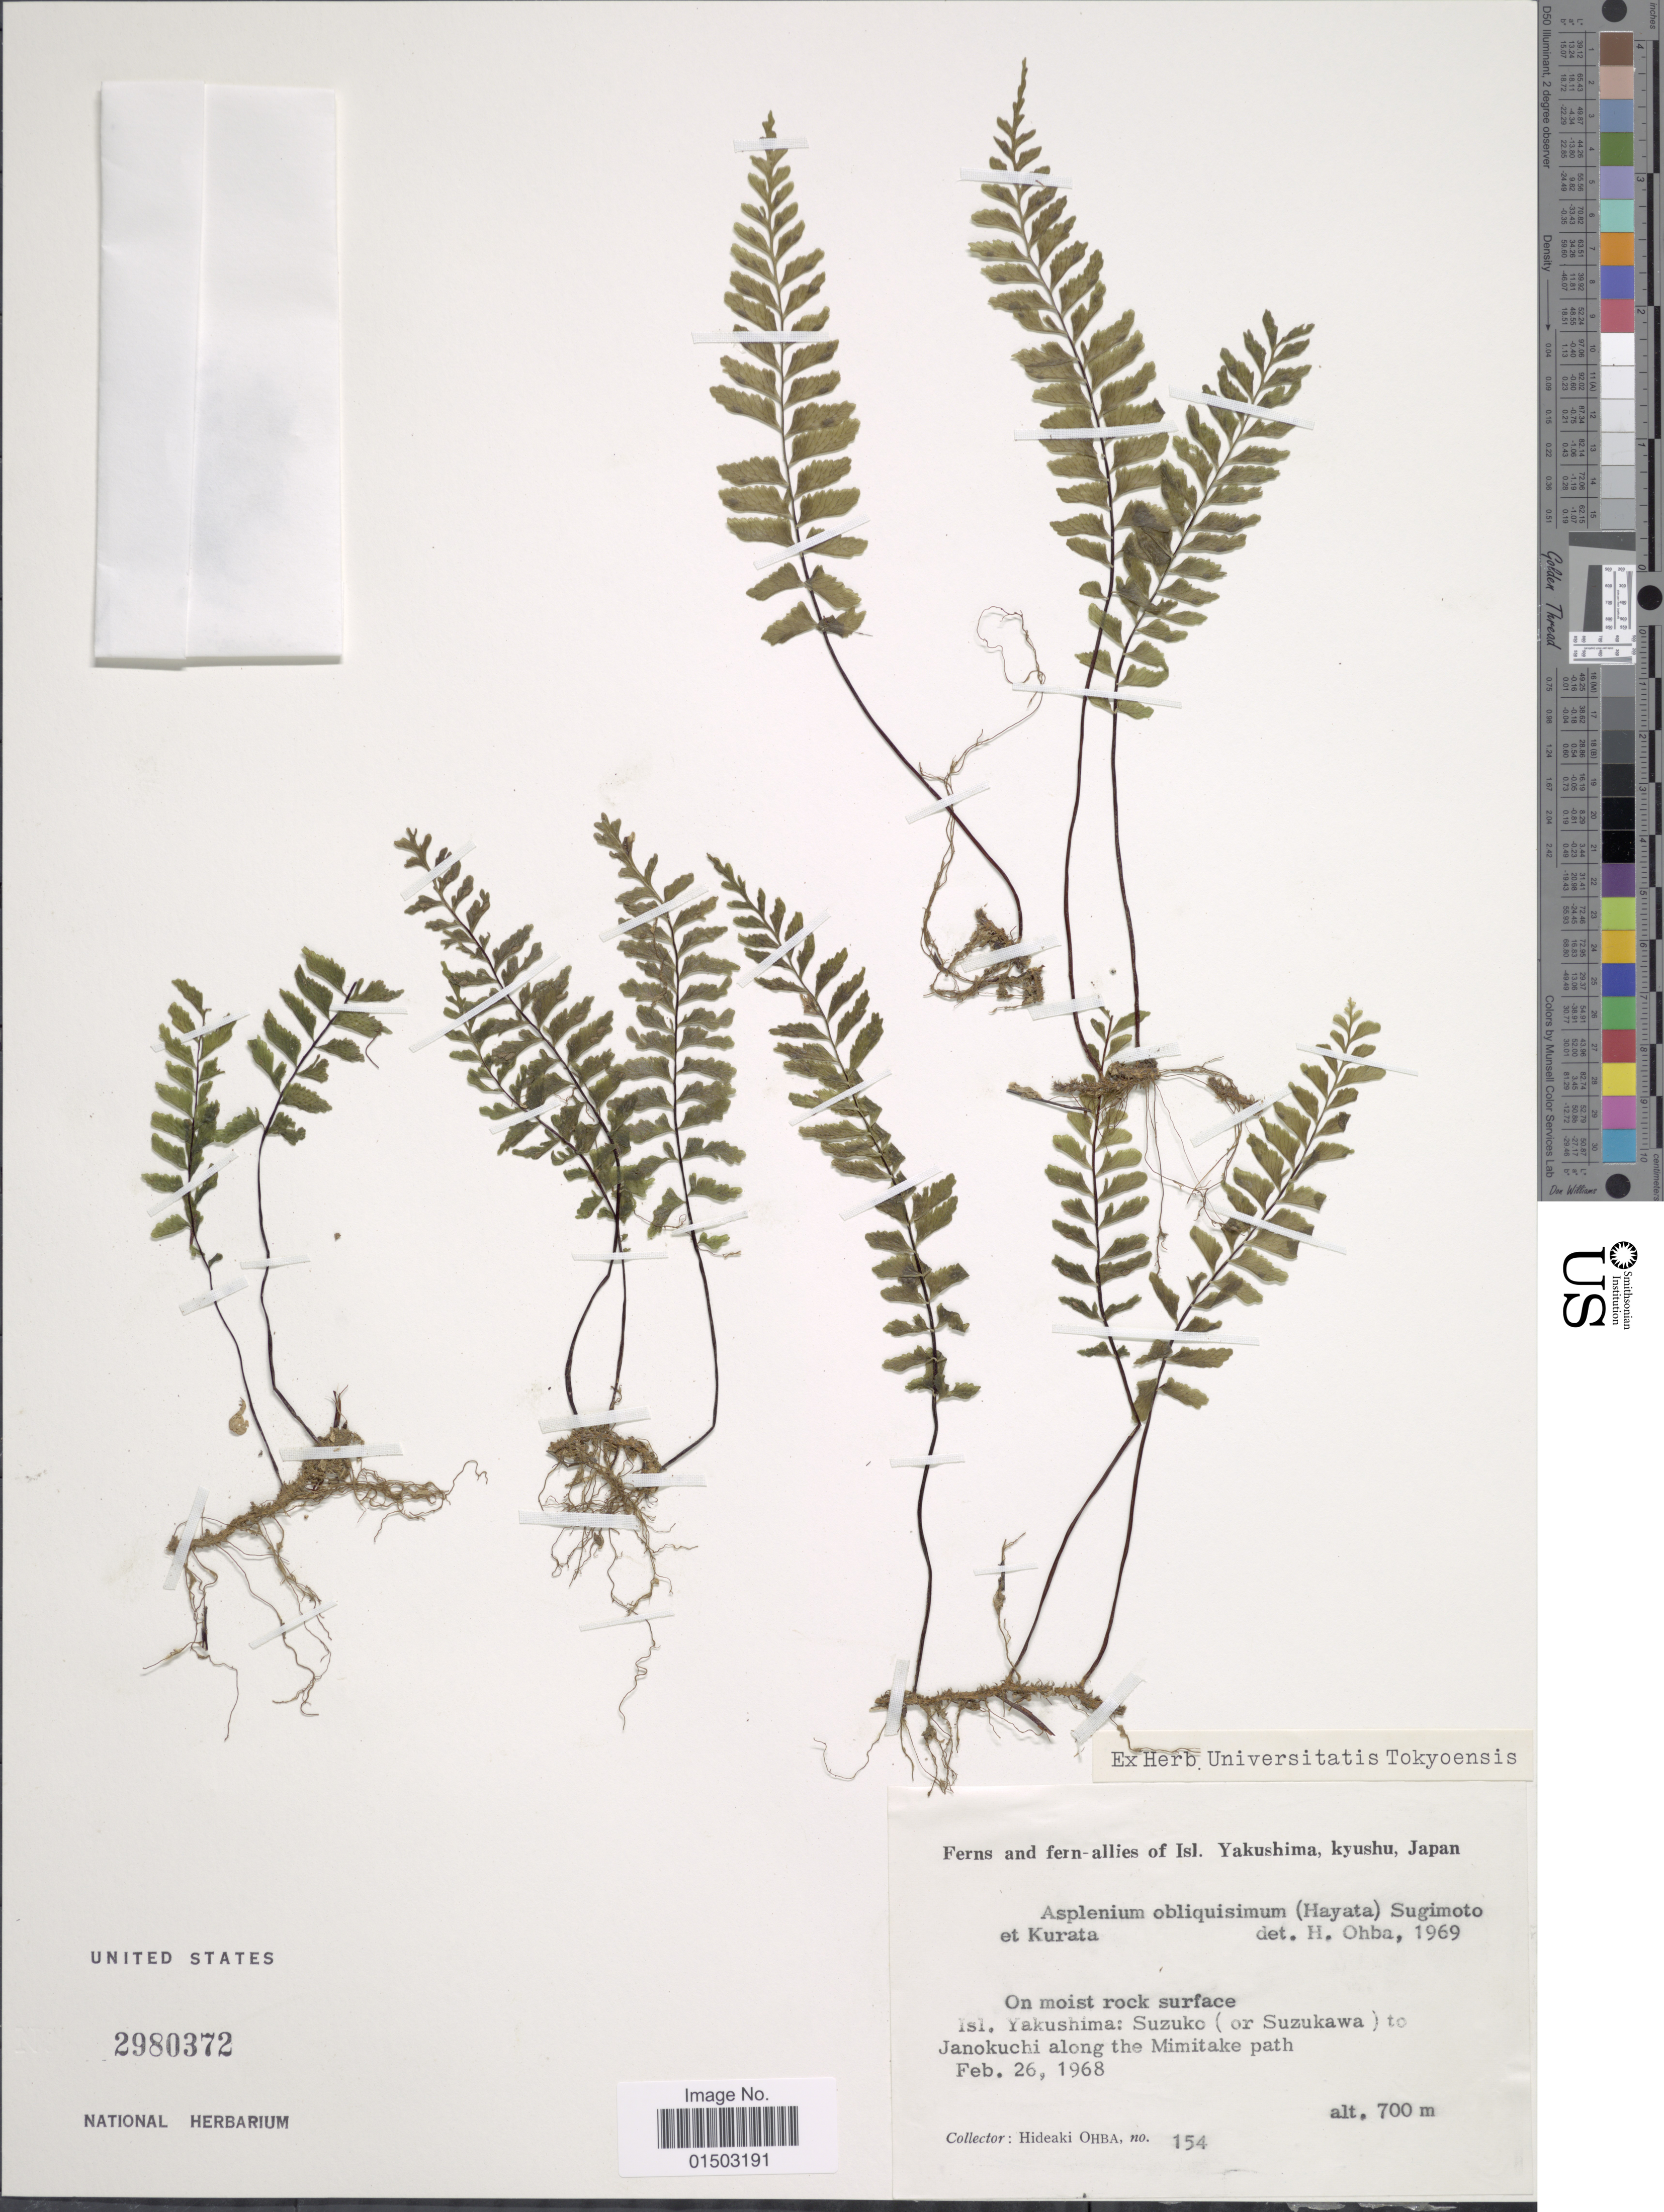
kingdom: Plantae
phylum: Tracheophyta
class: Polypodiopsida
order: Polypodiales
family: Aspleniaceae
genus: Hymenasplenium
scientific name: Hymenasplenium obliquissimum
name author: (Hayata) Sugim.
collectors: H. Ohba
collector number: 154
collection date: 1968-02-26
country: Japan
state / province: Kagosima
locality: Isl. Yakushima: Suzuko (or Suzukawa) to Janokuchi along the Mimitake path.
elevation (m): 700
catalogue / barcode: US 2980372